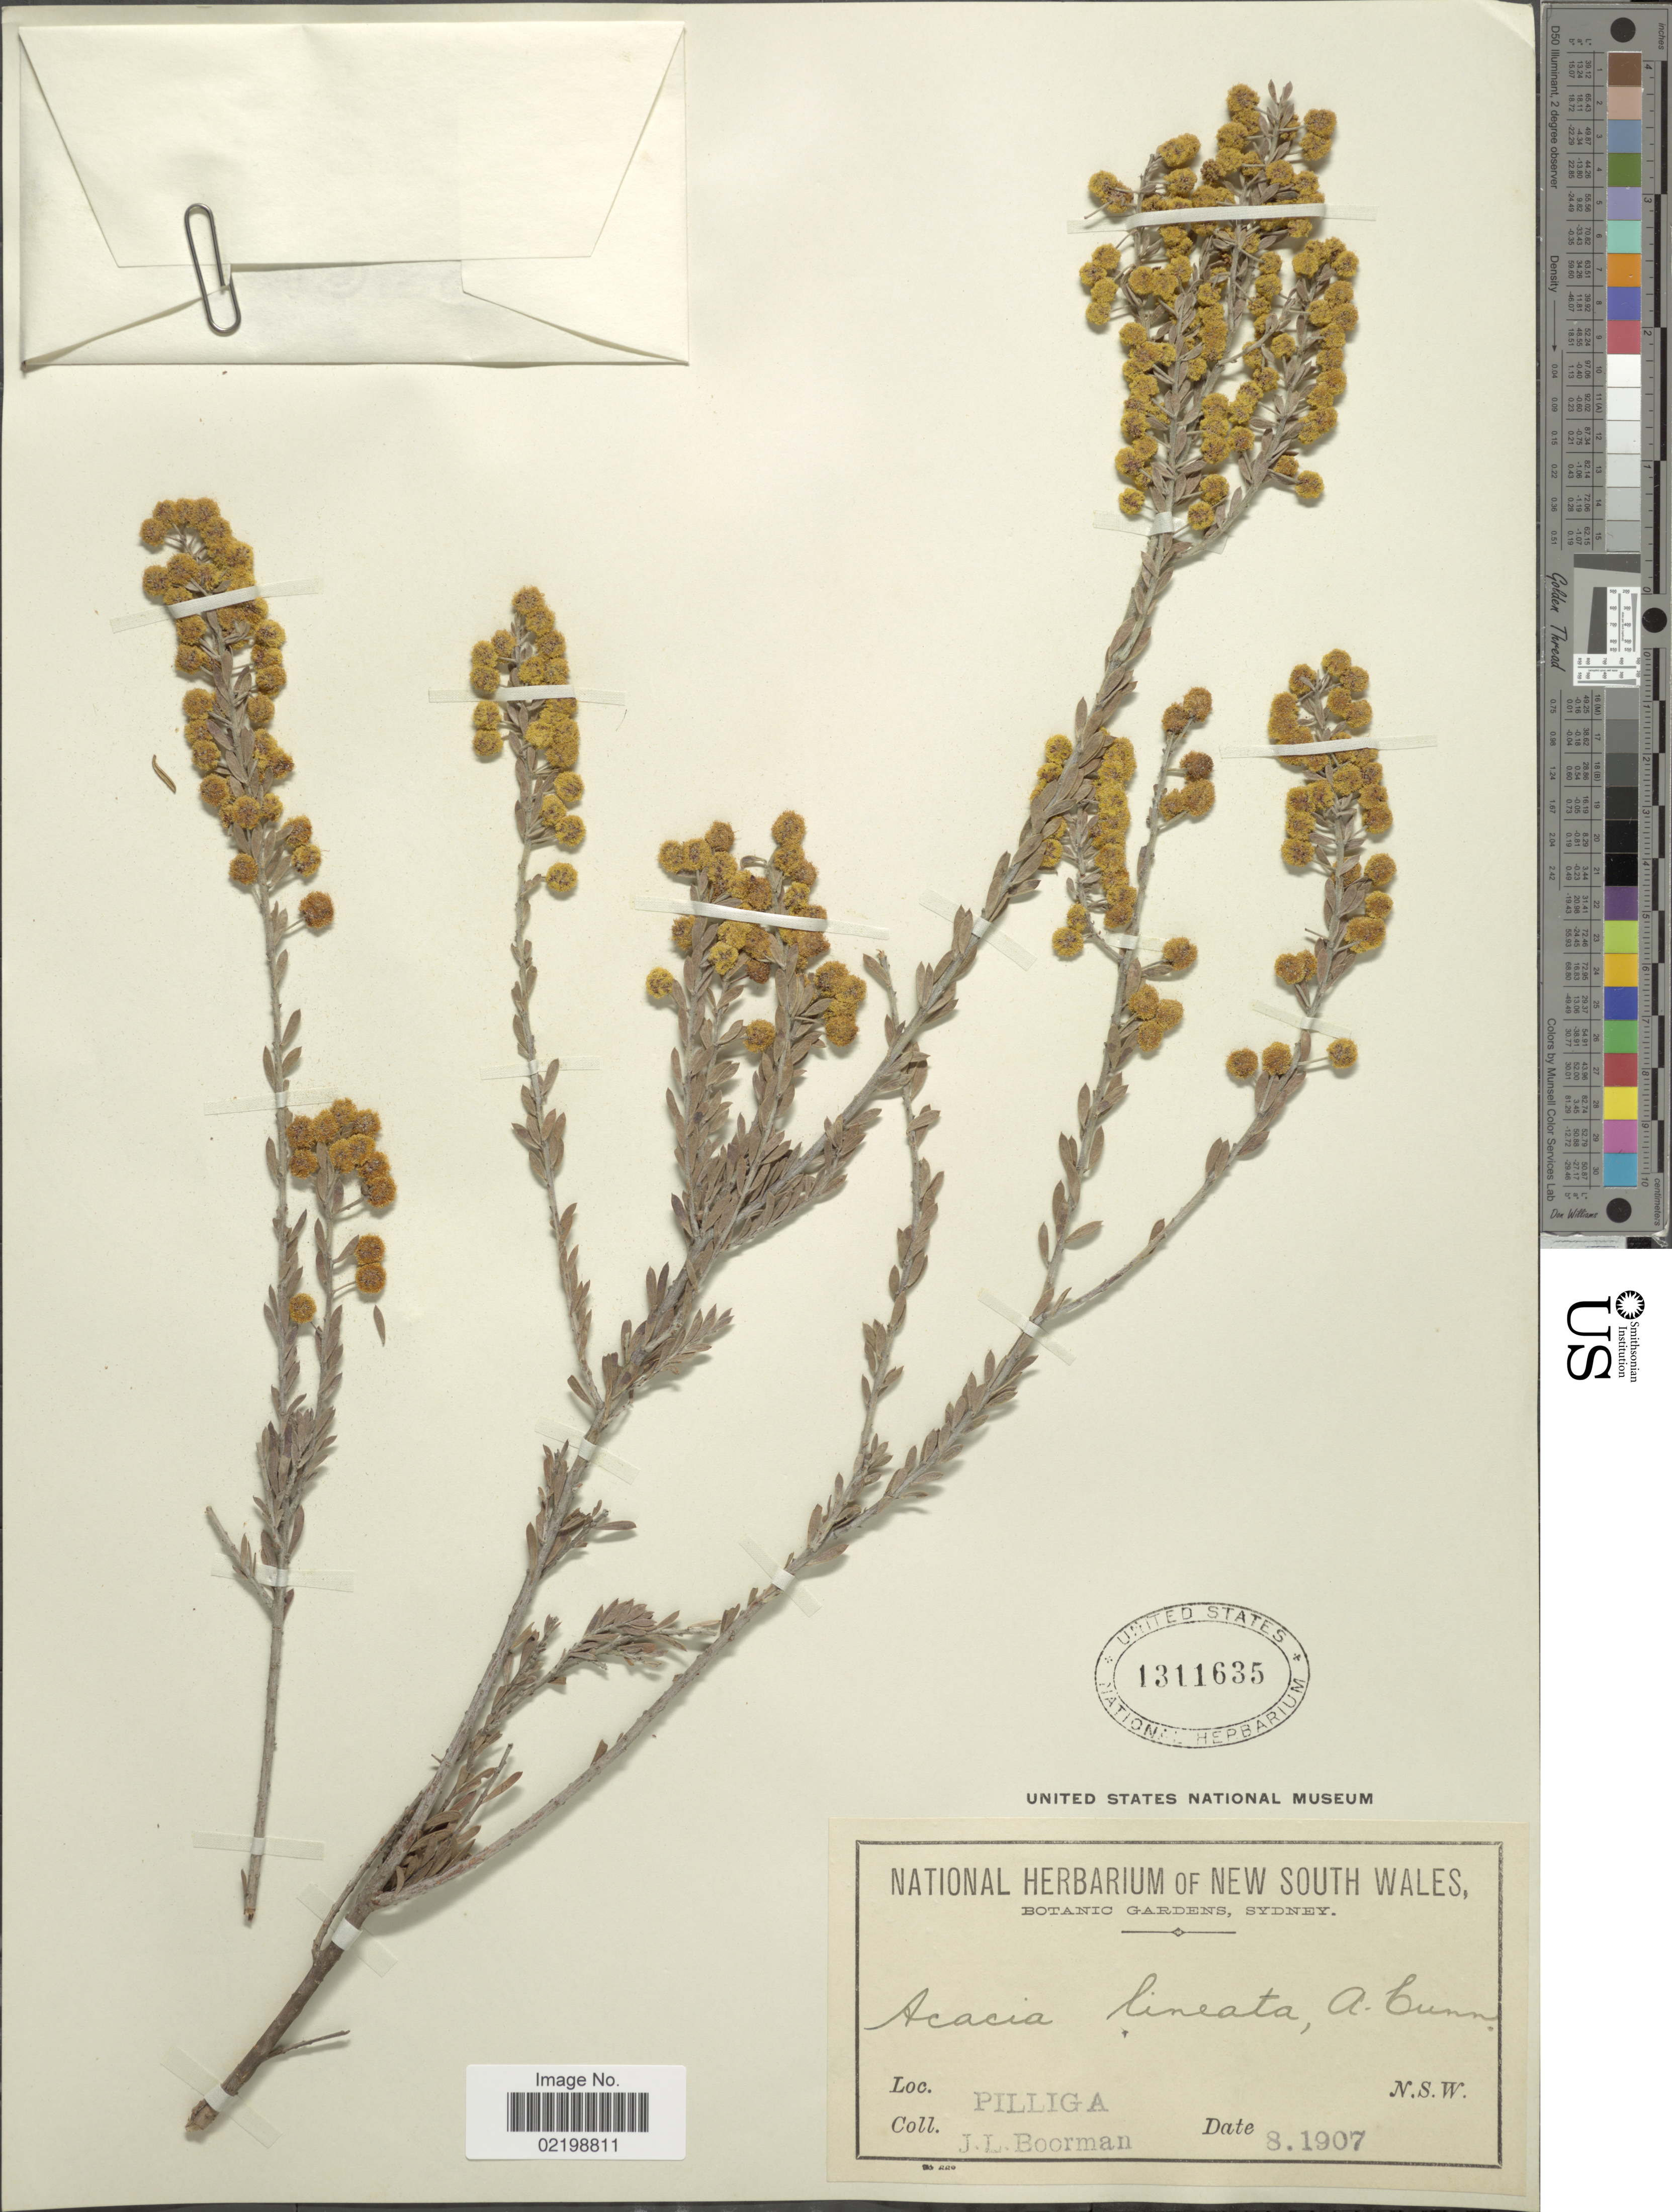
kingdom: Plantae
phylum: Tracheophyta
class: Magnoliopsida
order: Fabales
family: Fabaceae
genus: Acacia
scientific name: Acacia lineata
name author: G. Don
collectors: J. Boorman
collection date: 1907-08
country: Australia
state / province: New South Wales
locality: Pilliga, N.S.W.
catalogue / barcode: US 1311635